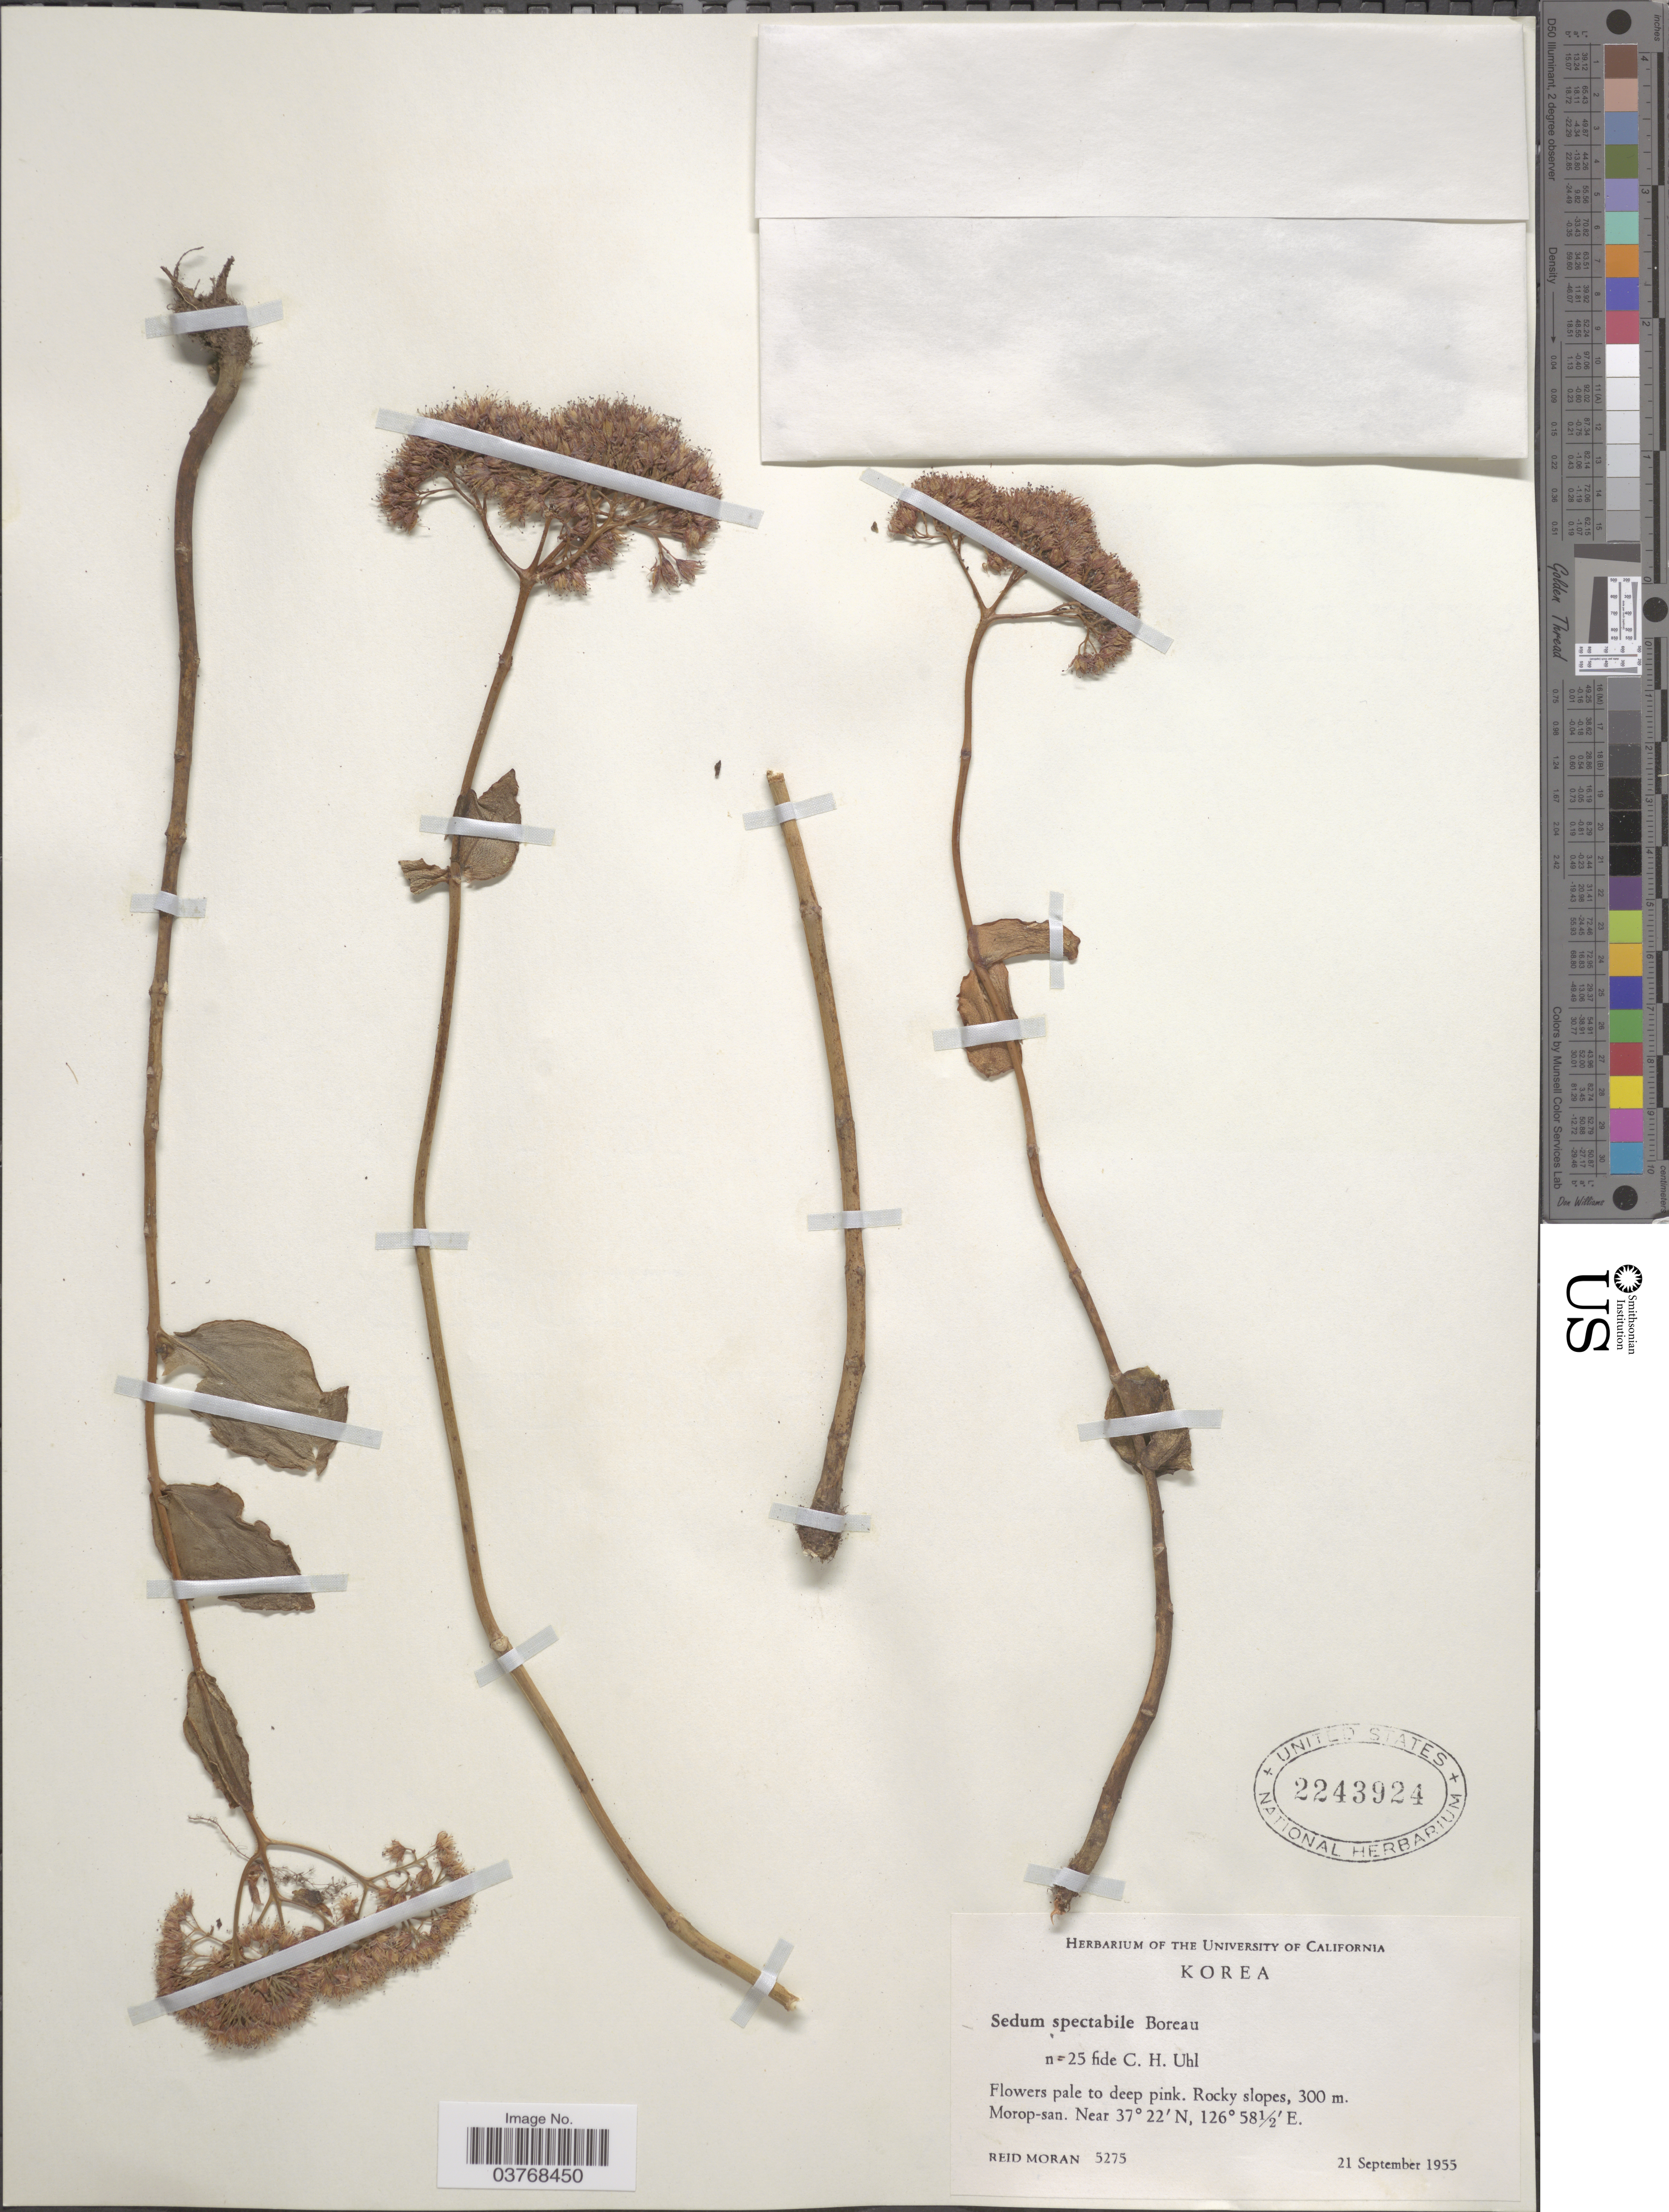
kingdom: Plantae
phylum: Tracheophyta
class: Magnoliopsida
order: Saxifragales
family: Crassulaceae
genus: Hylotelephium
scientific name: Hylotelephium spectabile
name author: (Boreau) H. Ohba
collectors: R. Moran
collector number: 5275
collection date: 1955-09-21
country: South Korea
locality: Morop-san (Morok-San?).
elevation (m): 300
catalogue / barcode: US 2243924